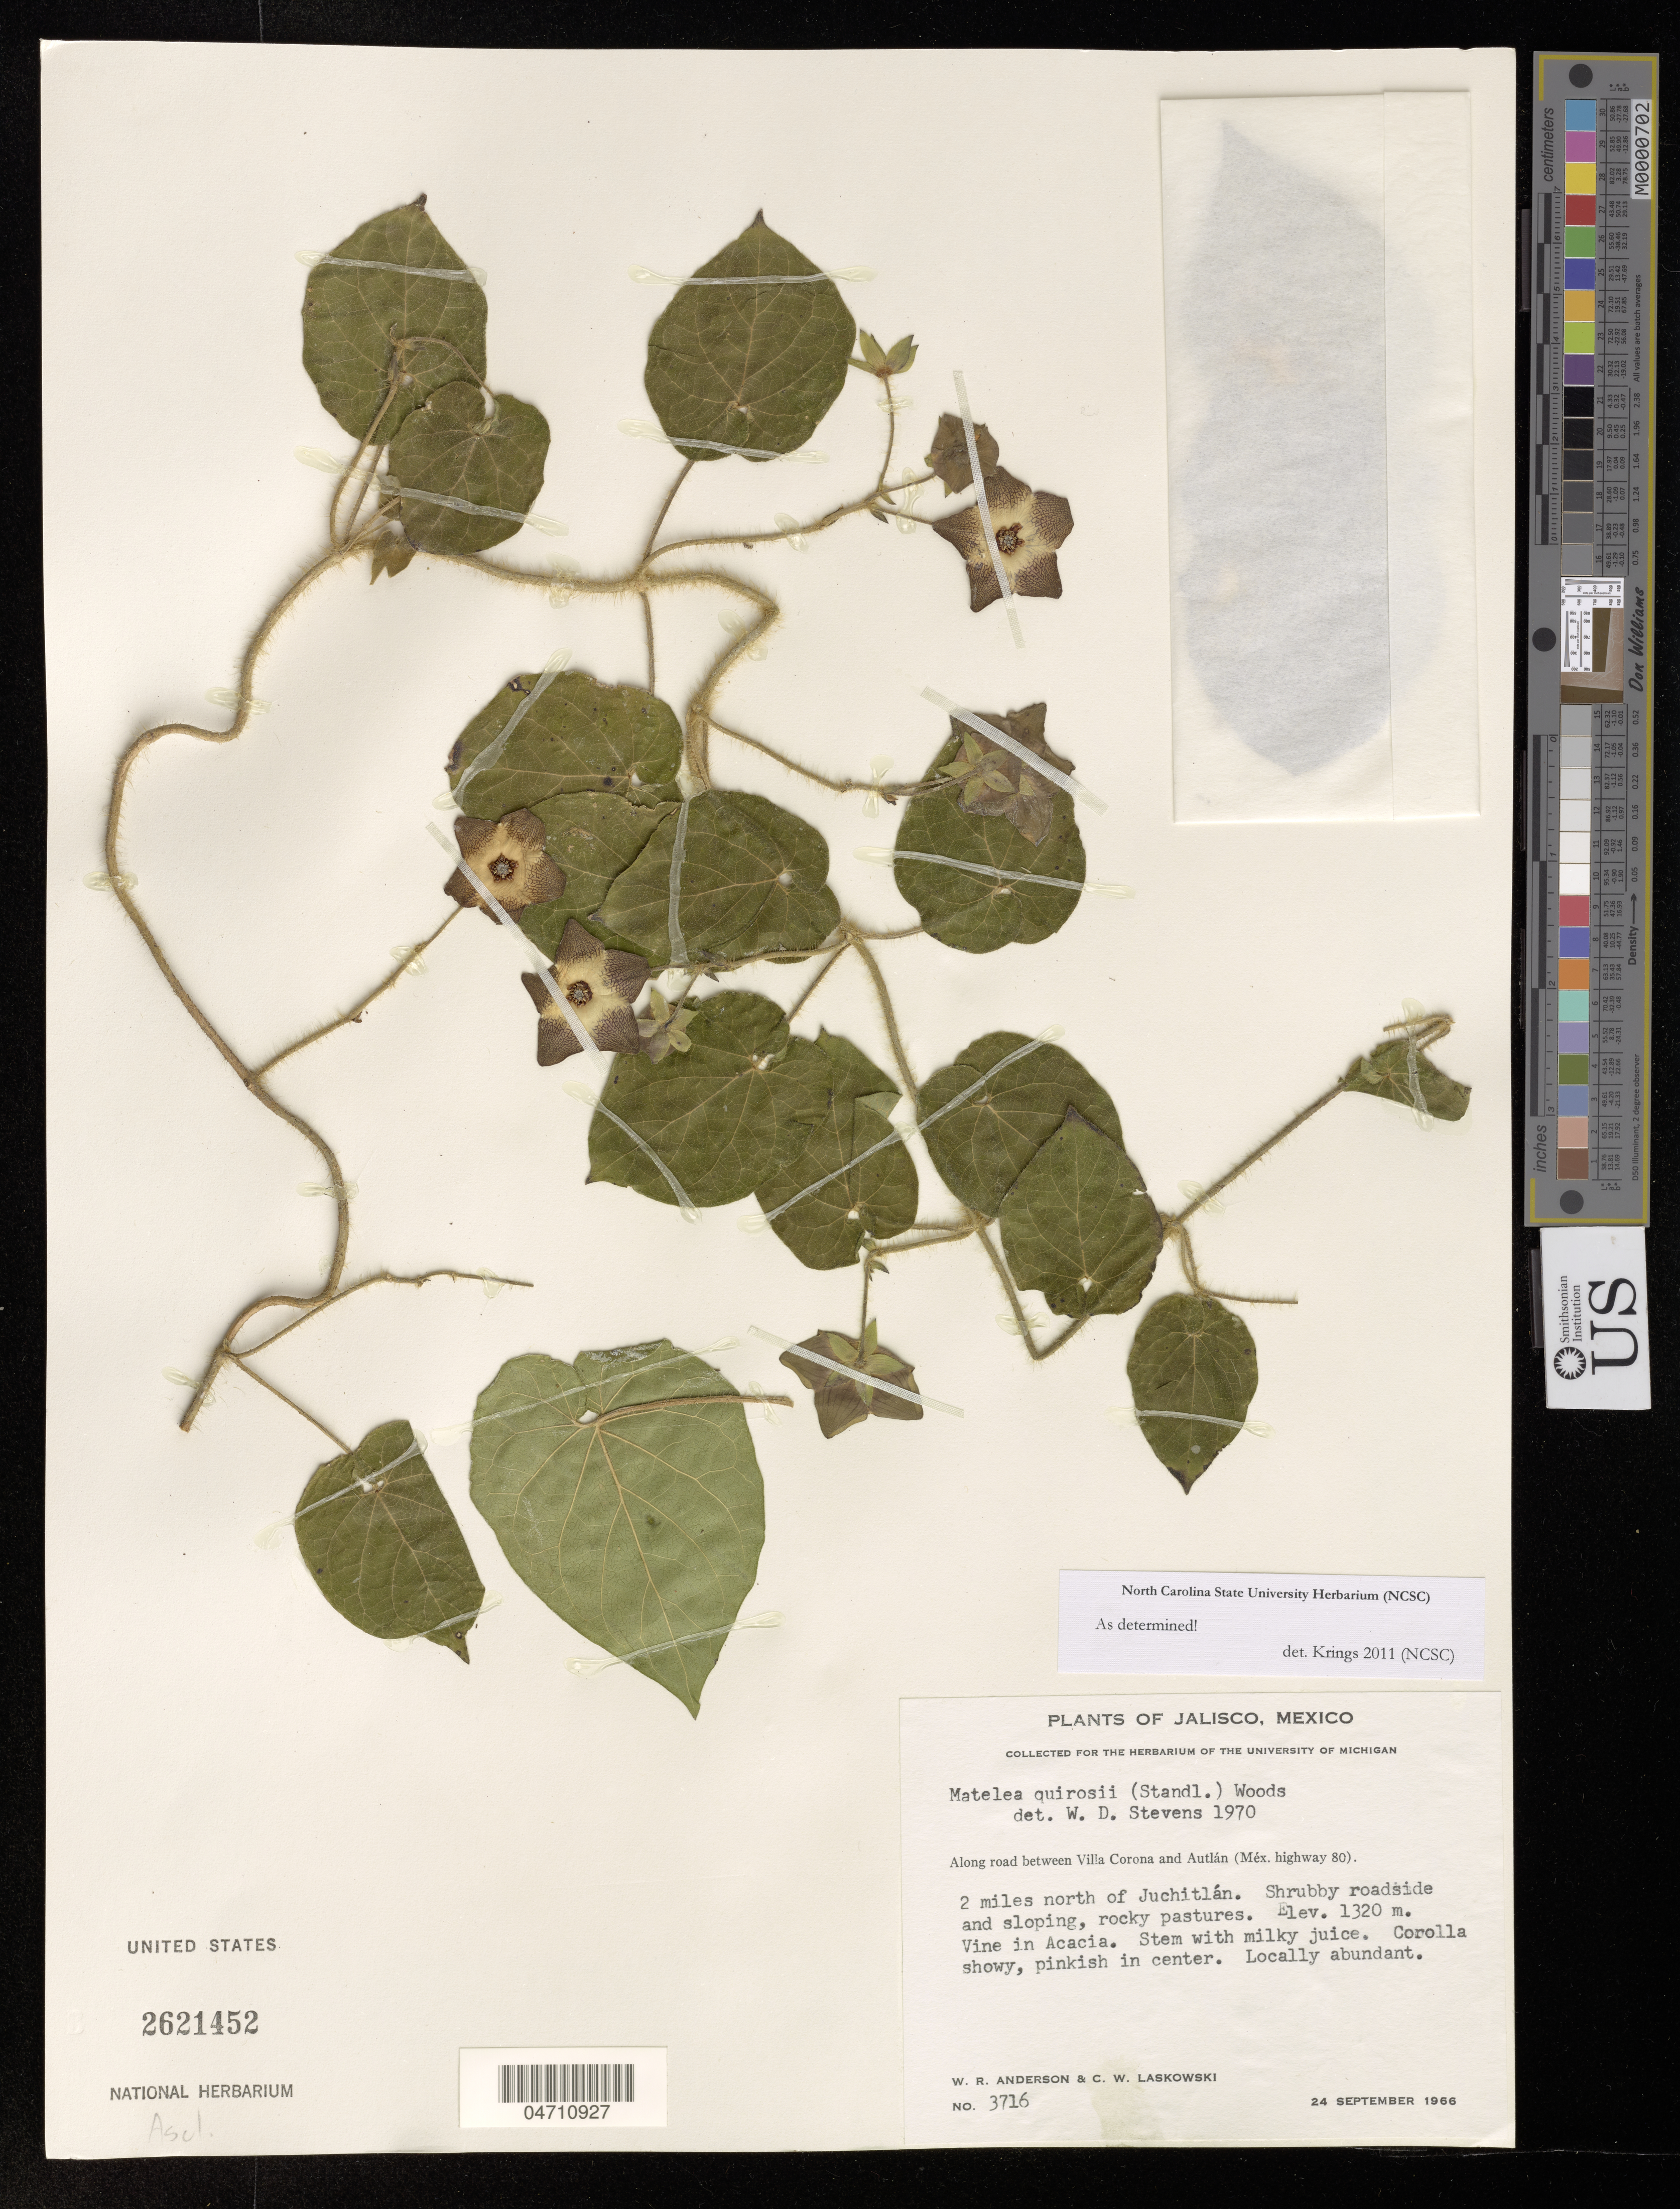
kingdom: Plantae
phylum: Tracheophyta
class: Magnoliopsida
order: Gentianales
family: Apocynaceae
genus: Matelea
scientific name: Matelea quirosii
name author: (Standl.) Woodson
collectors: W. Anderson & C. Laskowski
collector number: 3716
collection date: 1966-09-24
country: Mexico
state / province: Jalisco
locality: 2 miles north of Juchitlán.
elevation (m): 1320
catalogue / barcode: US 2621452